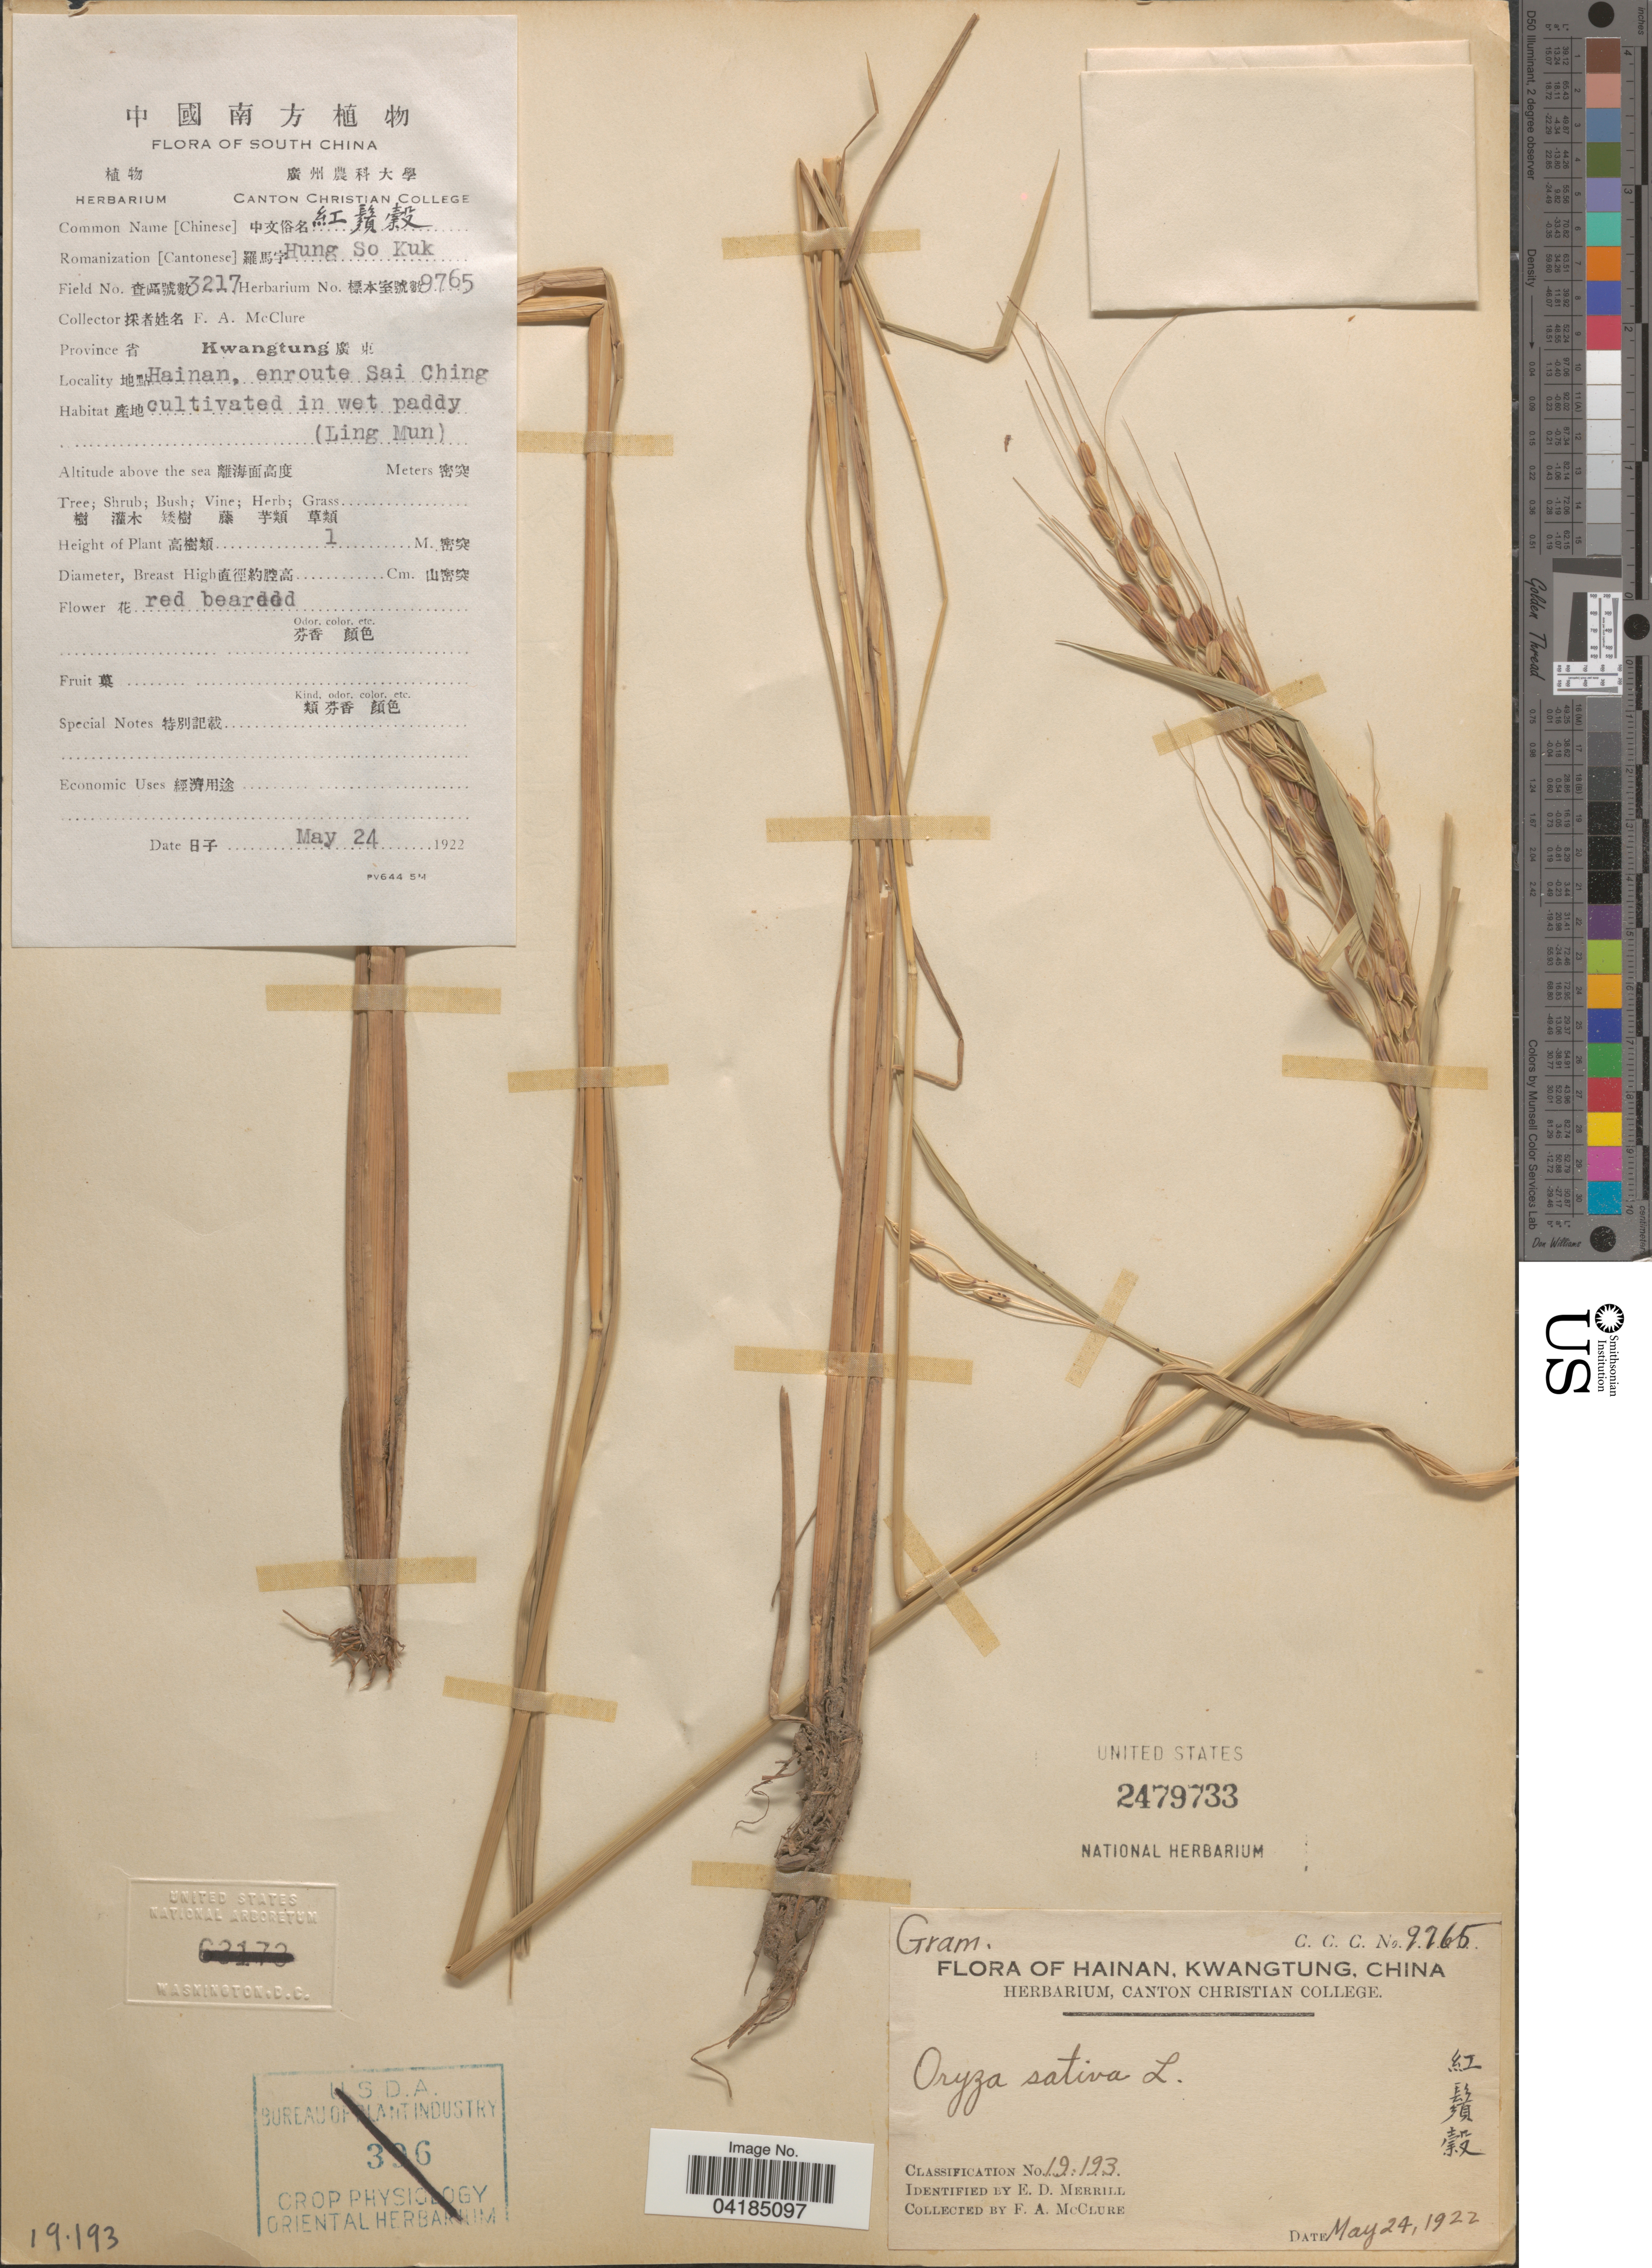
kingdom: Plantae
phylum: Tracheophyta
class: Liliopsida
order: Poales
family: Poaceae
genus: Oryza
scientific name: Oryza sativa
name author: L.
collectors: F. A. McClure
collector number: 3217/9765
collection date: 1922-05-24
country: China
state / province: Guangdong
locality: South China. Province Kwangtung. X. Hainan, enroute Sai Ching. Cultivated in wet paddy.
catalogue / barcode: US 2479733